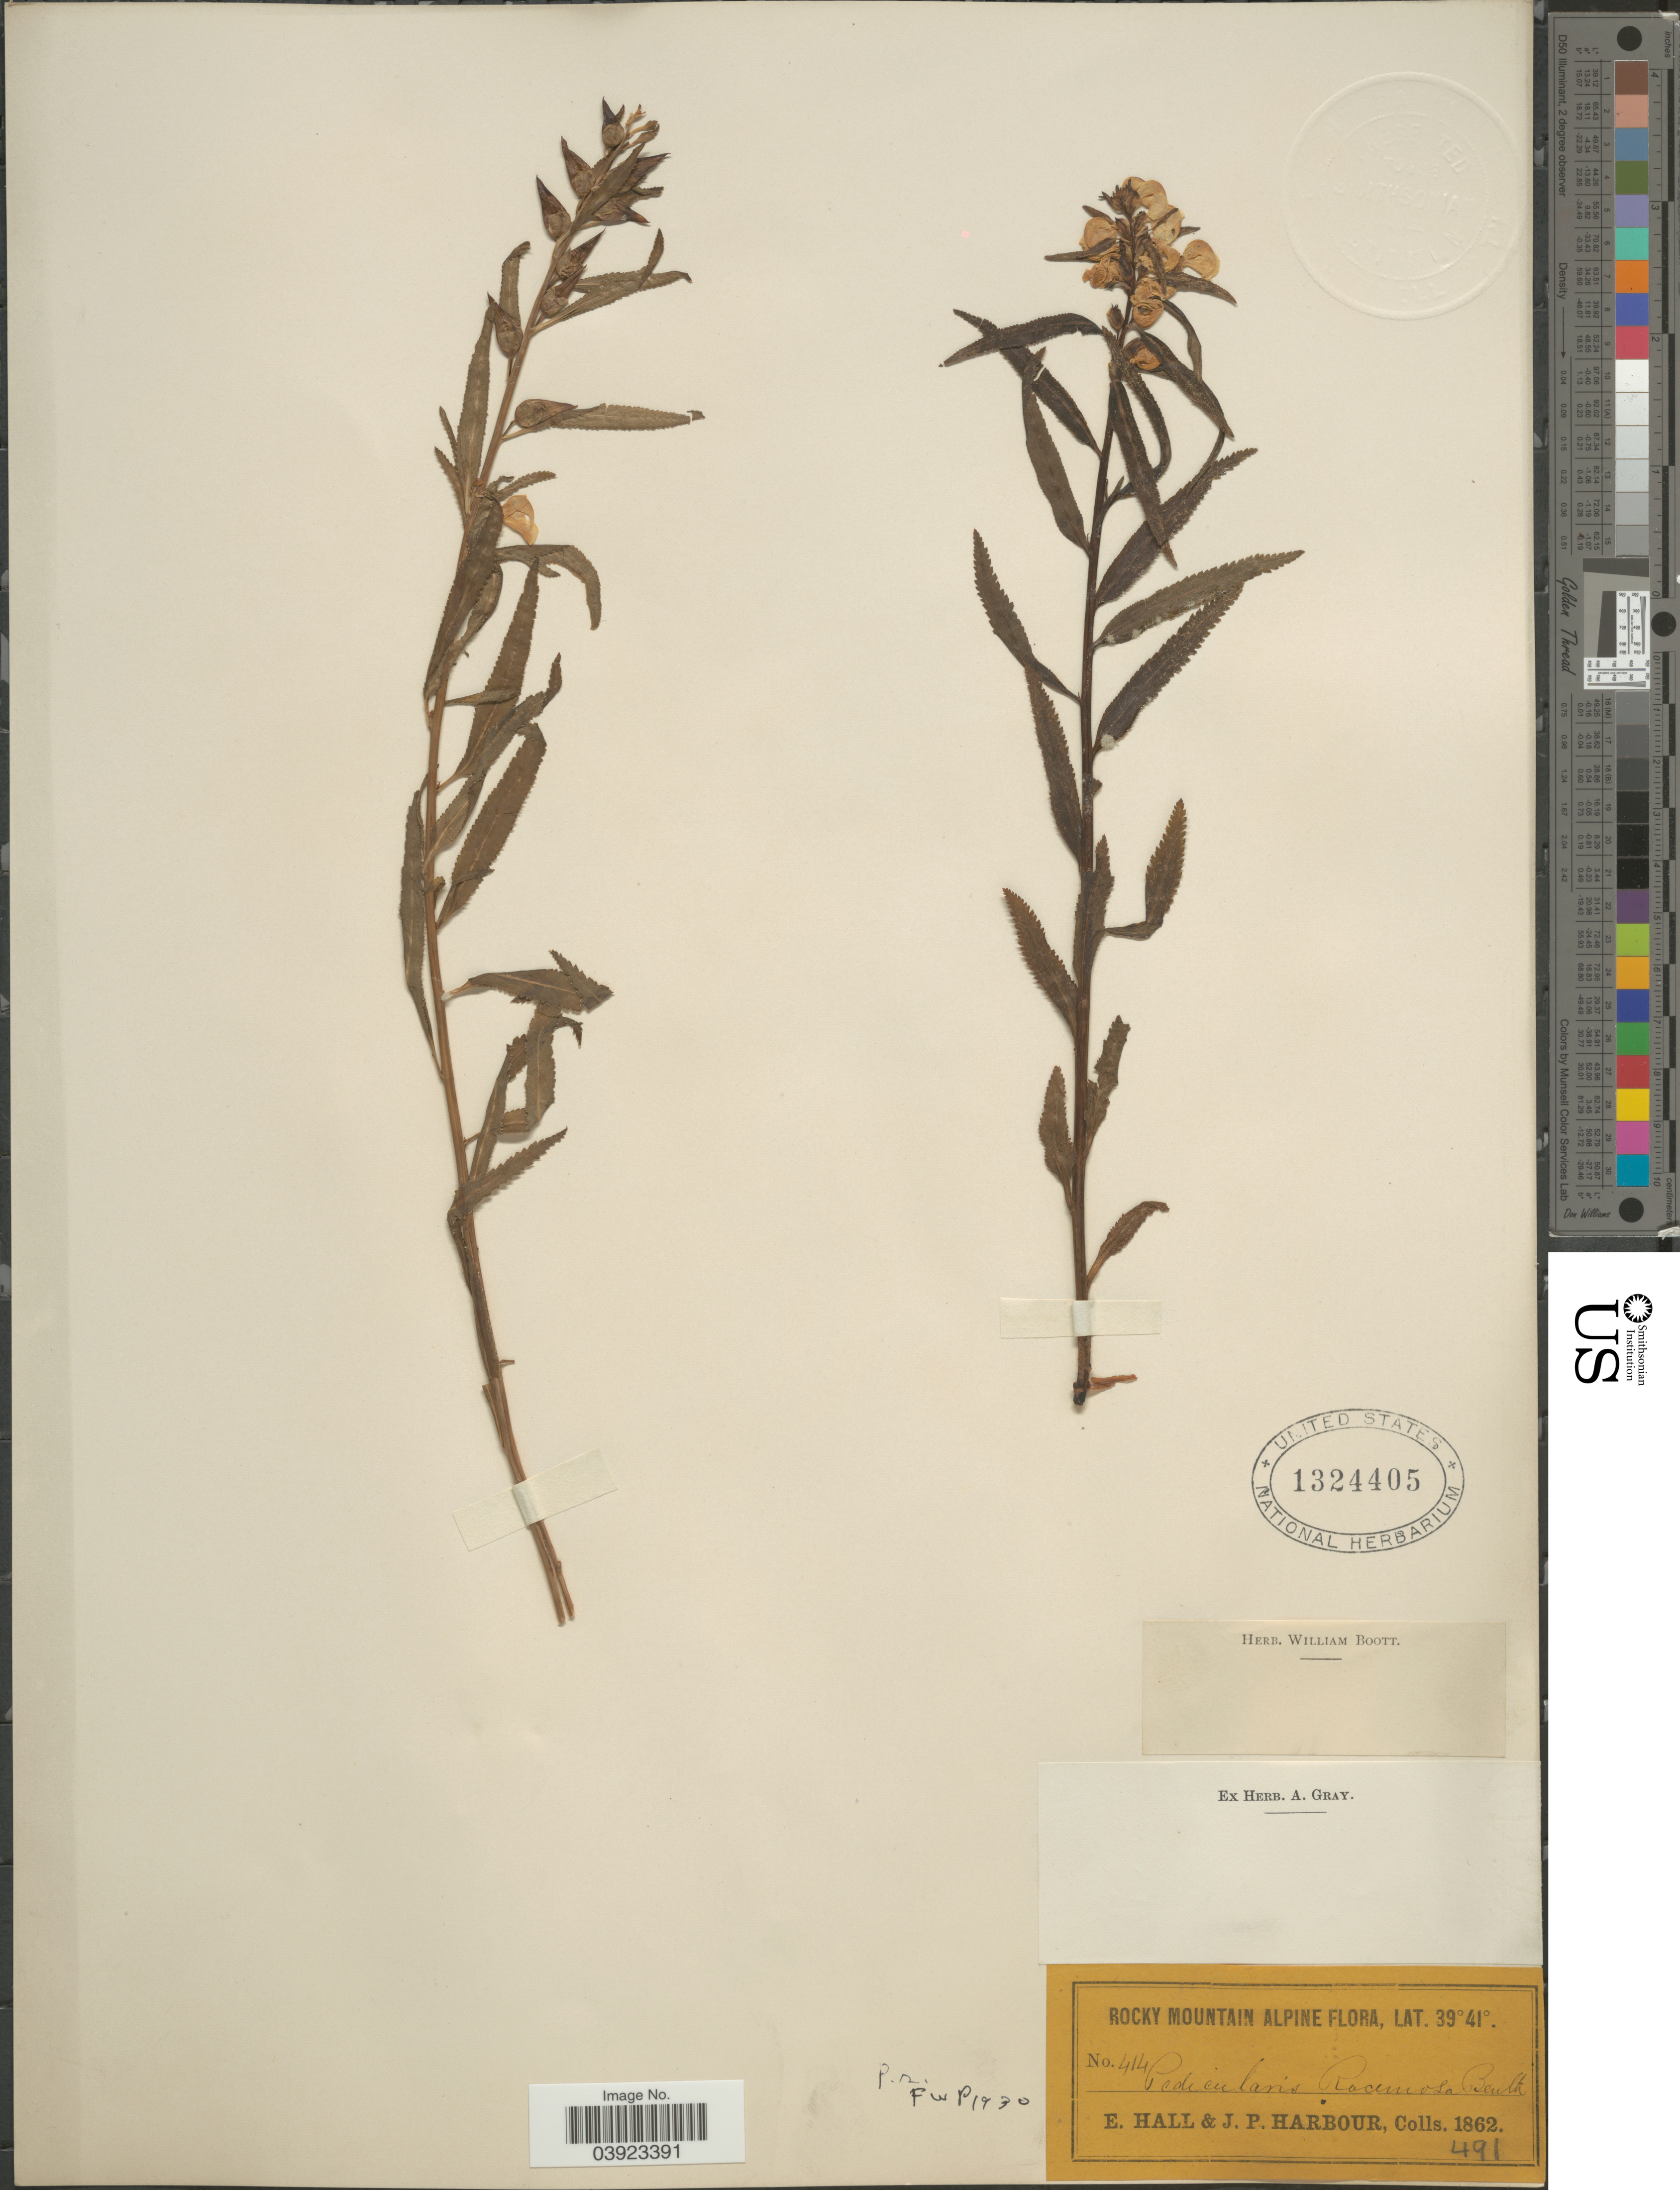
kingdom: Plantae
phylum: Tracheophyta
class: Magnoliopsida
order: Lamiales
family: Orobanchaceae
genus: Pedicularis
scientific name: Pedicularis racemosa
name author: Douglas ex Benth.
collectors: E. Hall & J. Harbour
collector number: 414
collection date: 1862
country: United States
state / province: Colorado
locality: Rocky Mountain Alpine.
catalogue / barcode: US 1324405